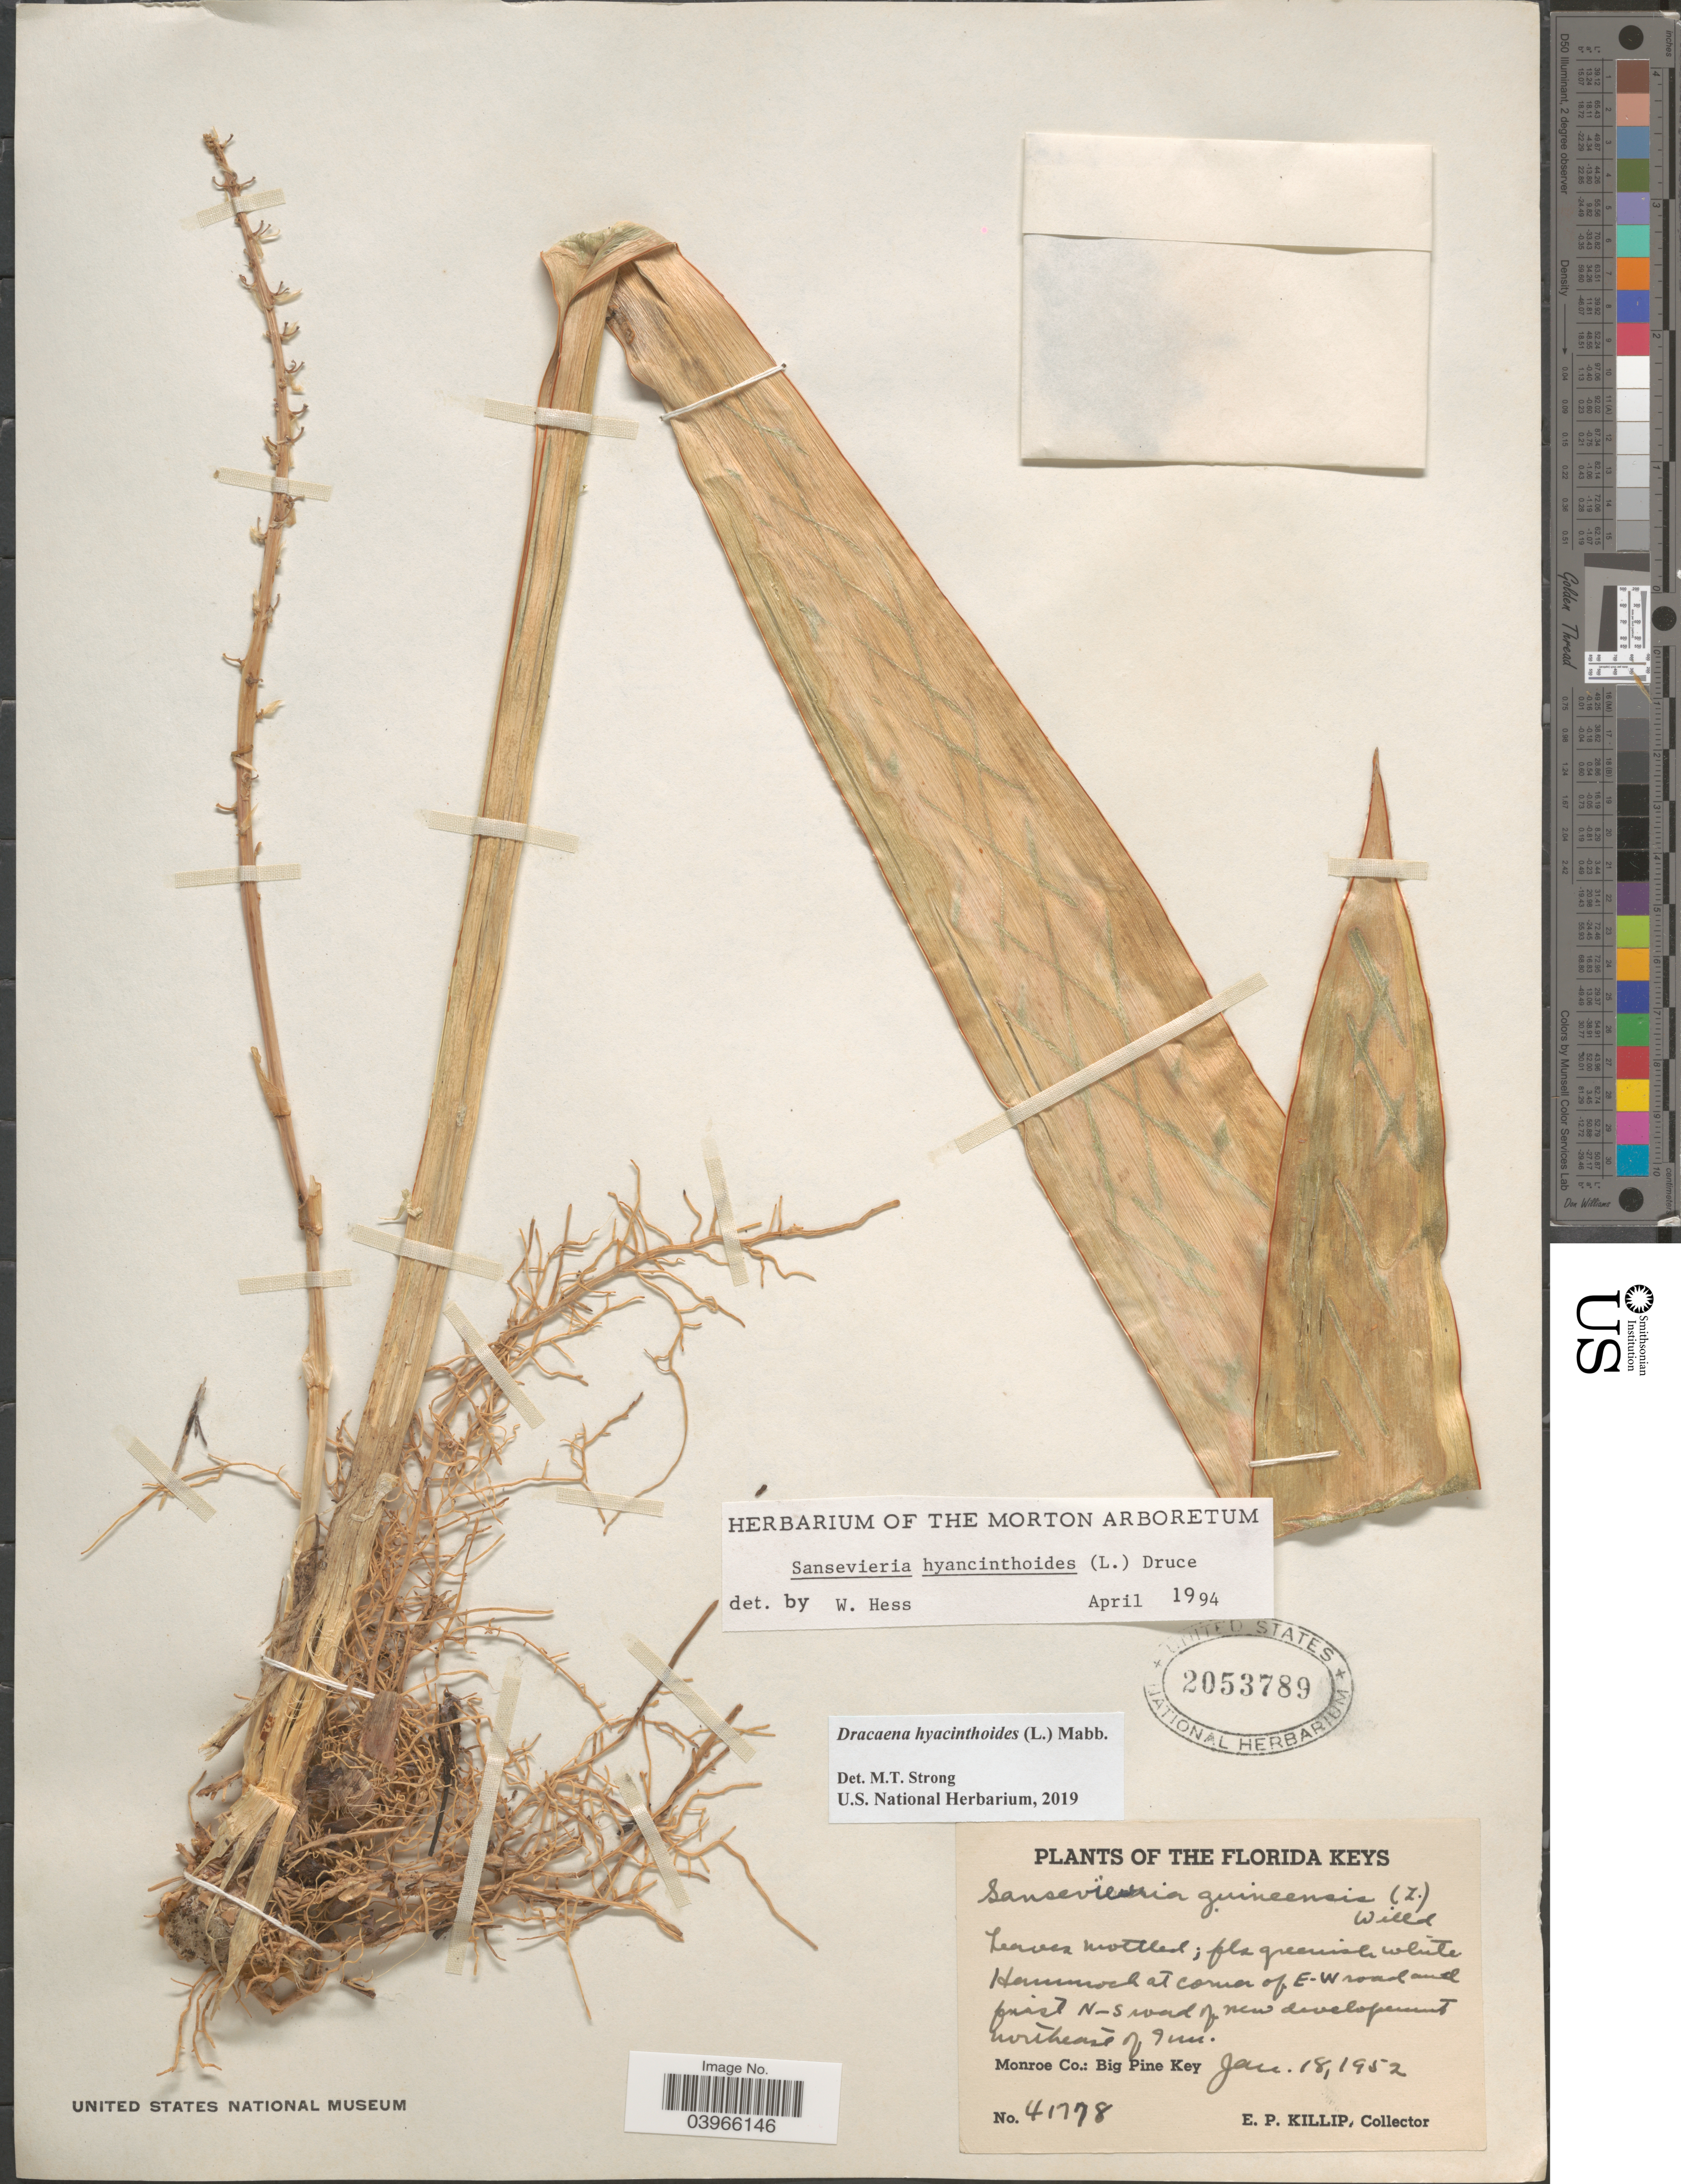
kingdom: Plantae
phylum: Tracheophyta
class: Liliopsida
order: Asparagales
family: Asparagaceae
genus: Dracaena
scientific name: Dracaena hyacinthoides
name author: (L.) Mabb.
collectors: E. P. Killip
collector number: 41778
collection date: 1952-01-18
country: United States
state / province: Florida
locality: The Florida Keys. Hammock at corner of E-W road and first N-S road of New development Northeast of Inn. Monroe Co.: Big Pine Key.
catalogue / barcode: US 2053789